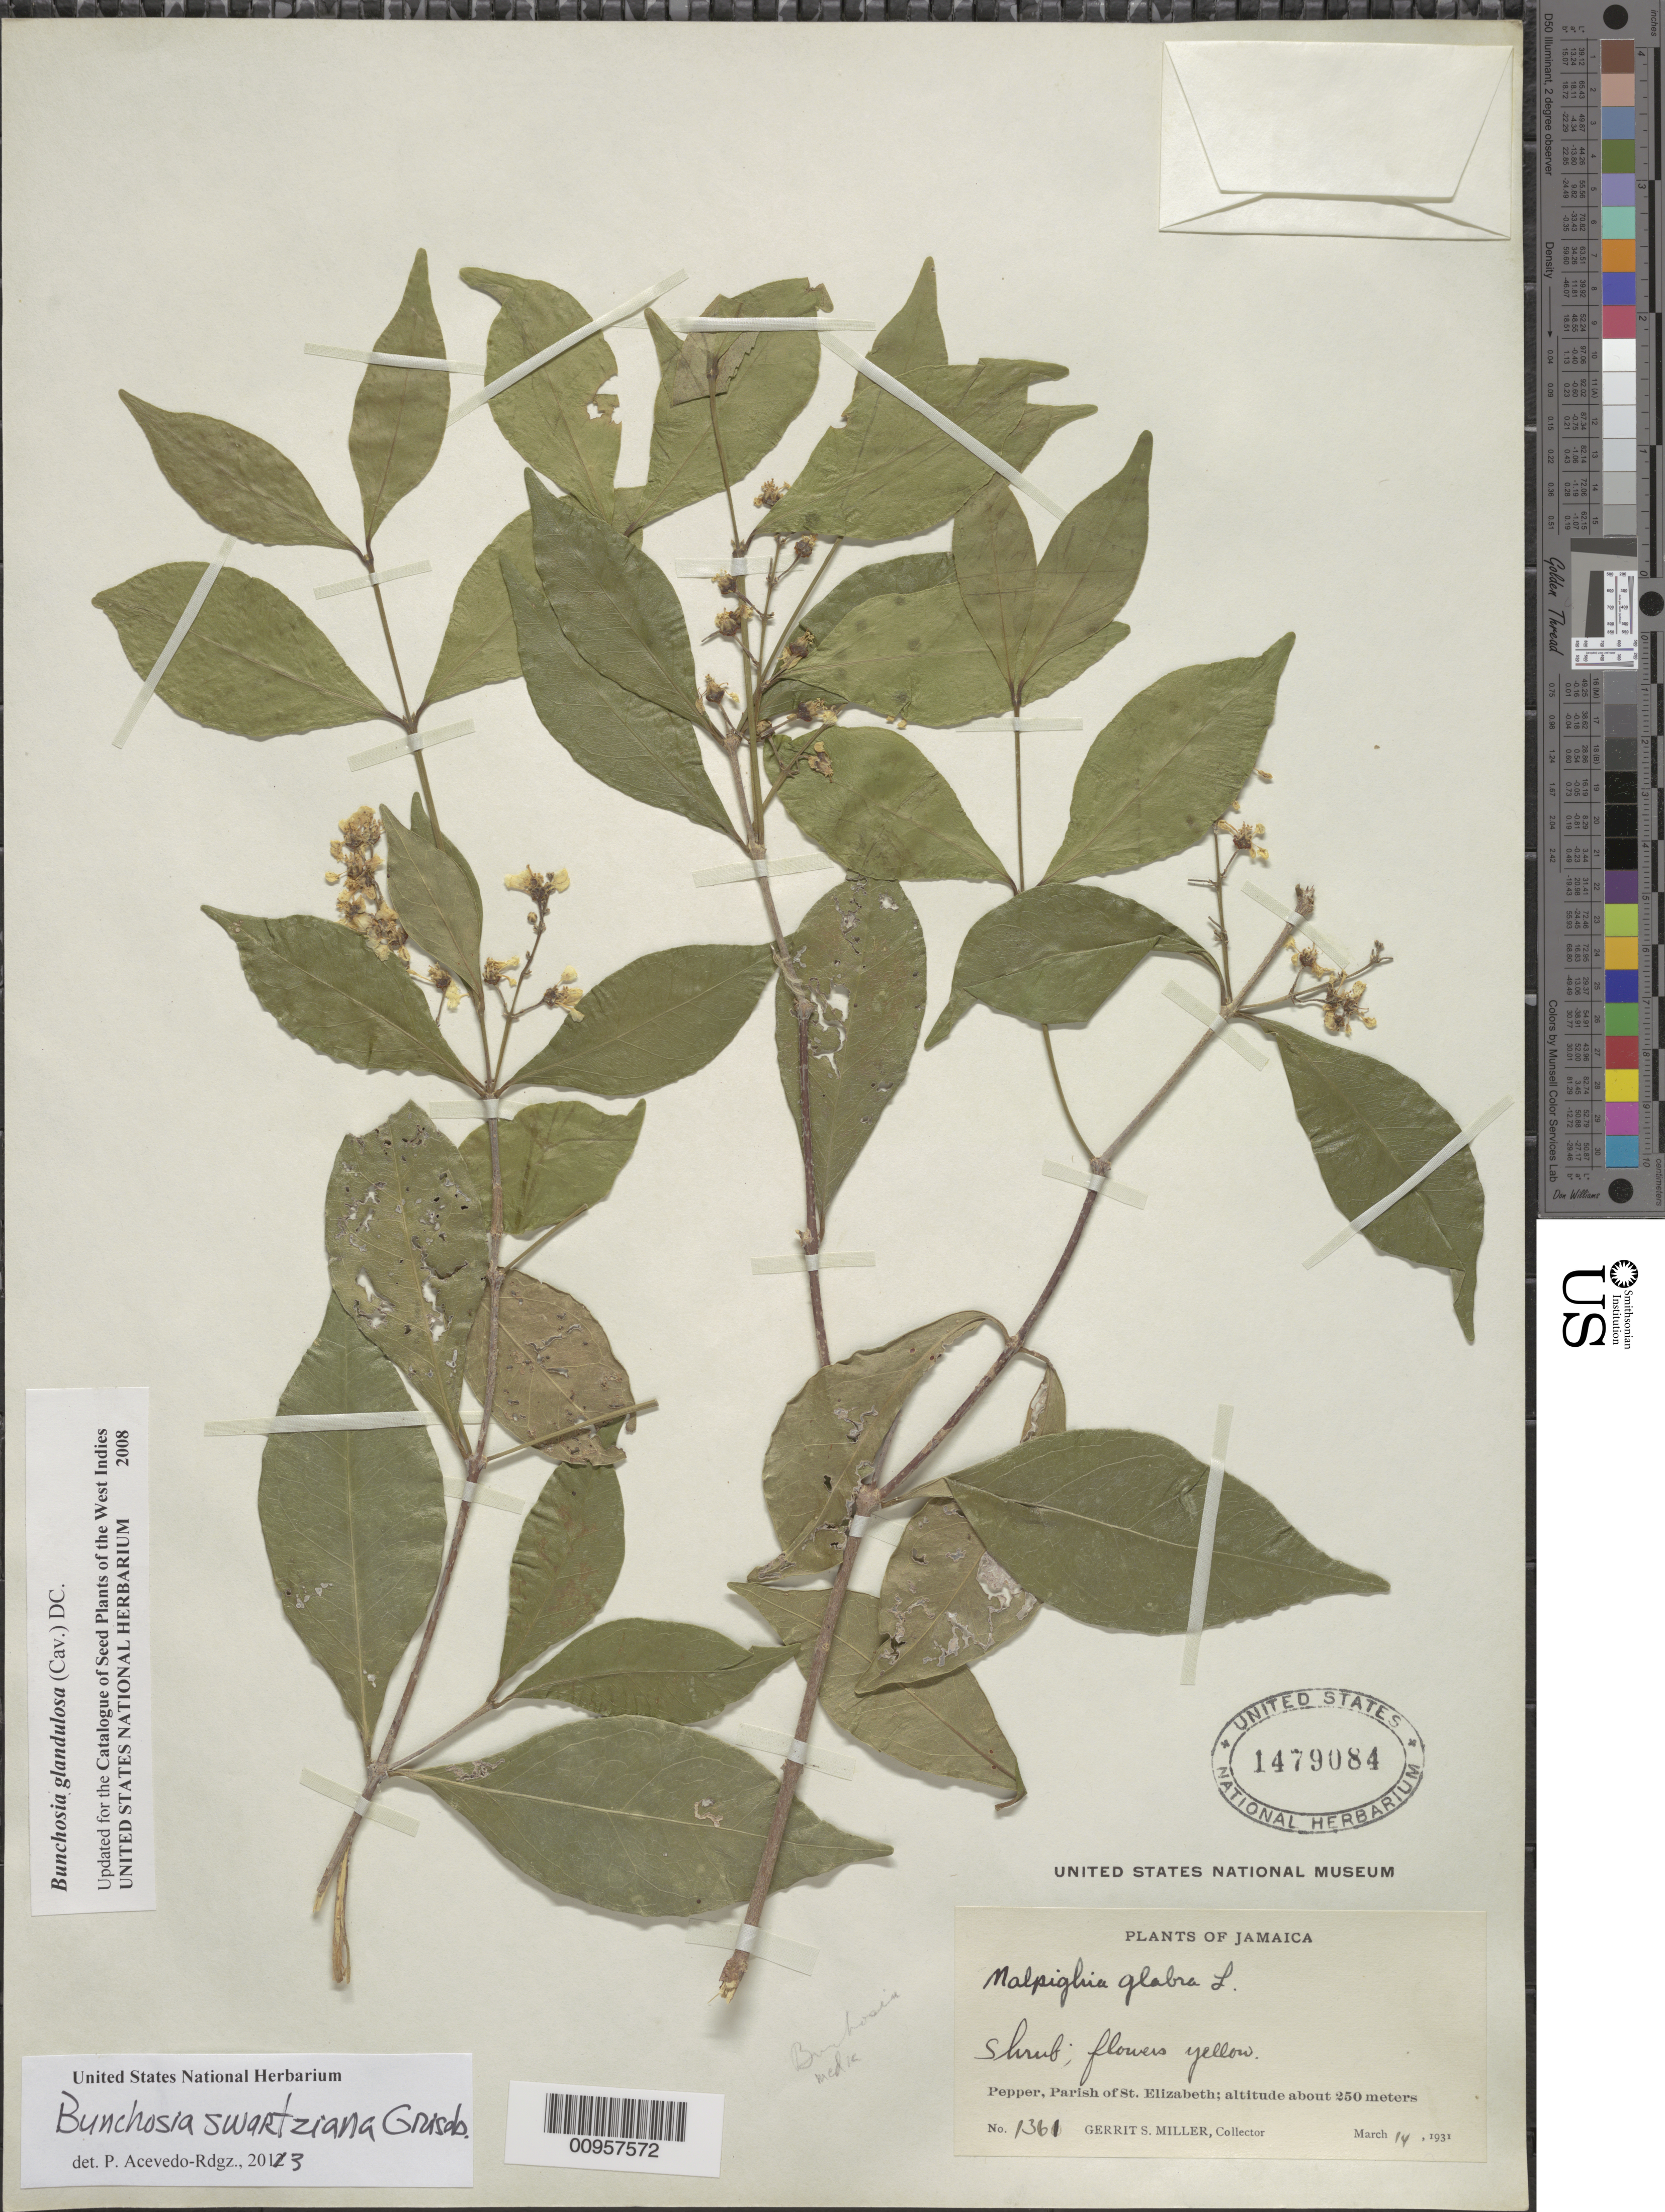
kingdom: Plantae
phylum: Tracheophyta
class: Magnoliopsida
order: Malpighiales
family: Malpighiaceae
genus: Bunchosia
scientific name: Bunchosia swartziana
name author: Griseb.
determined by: Acevedo-Rodríguez, P., (BOT), Smithsonian Institution - National Museum of Natural History (UNITED STATES)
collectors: G. S. Miller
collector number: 1361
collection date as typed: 14 Mar 1931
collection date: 1931-03-14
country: Jamaica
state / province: Saint Elizabeth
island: Jamaica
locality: Pepper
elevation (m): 250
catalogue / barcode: US 1479084